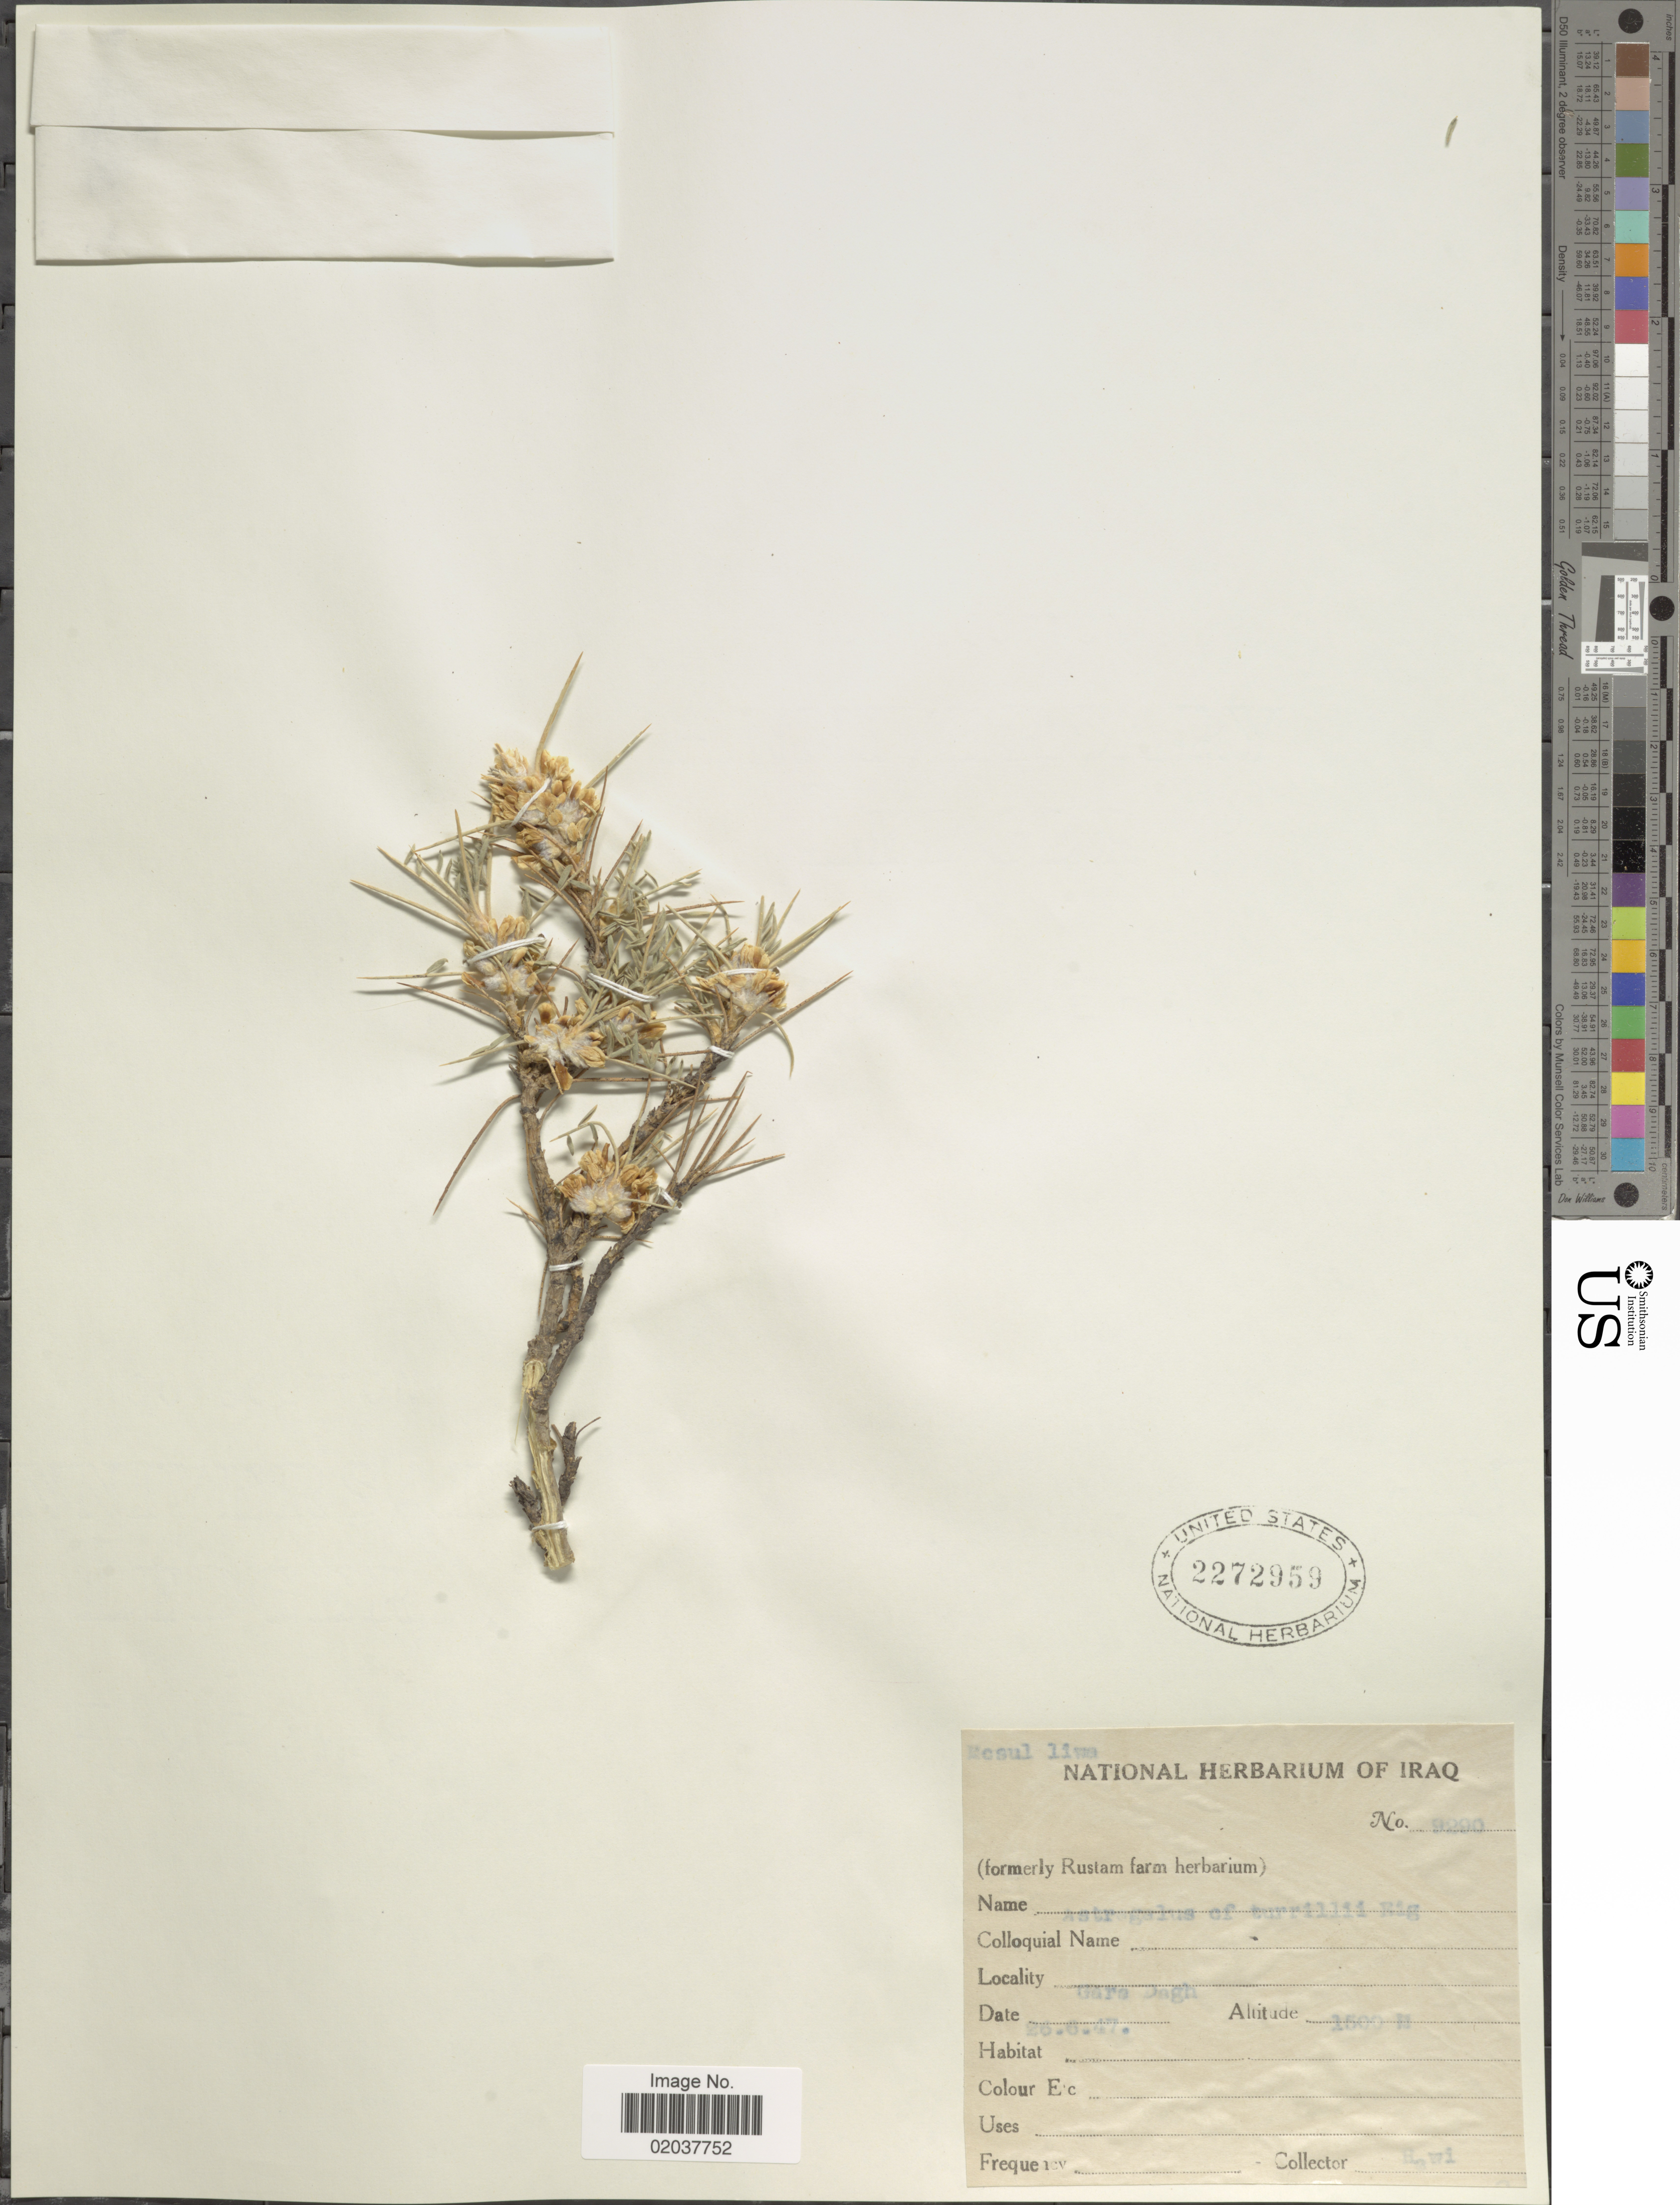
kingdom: Plantae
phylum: Tracheophyta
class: Magnoliopsida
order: Fabales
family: Fabaceae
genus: Astragalus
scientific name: Astragalus brachycalyx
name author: Fisch. ex Hohen.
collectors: -. Rawi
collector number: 9290*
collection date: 1947-06-26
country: Iraq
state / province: Dahūk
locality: Gara Dagh. Mosul liwa.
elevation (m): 1500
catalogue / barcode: US 2272959